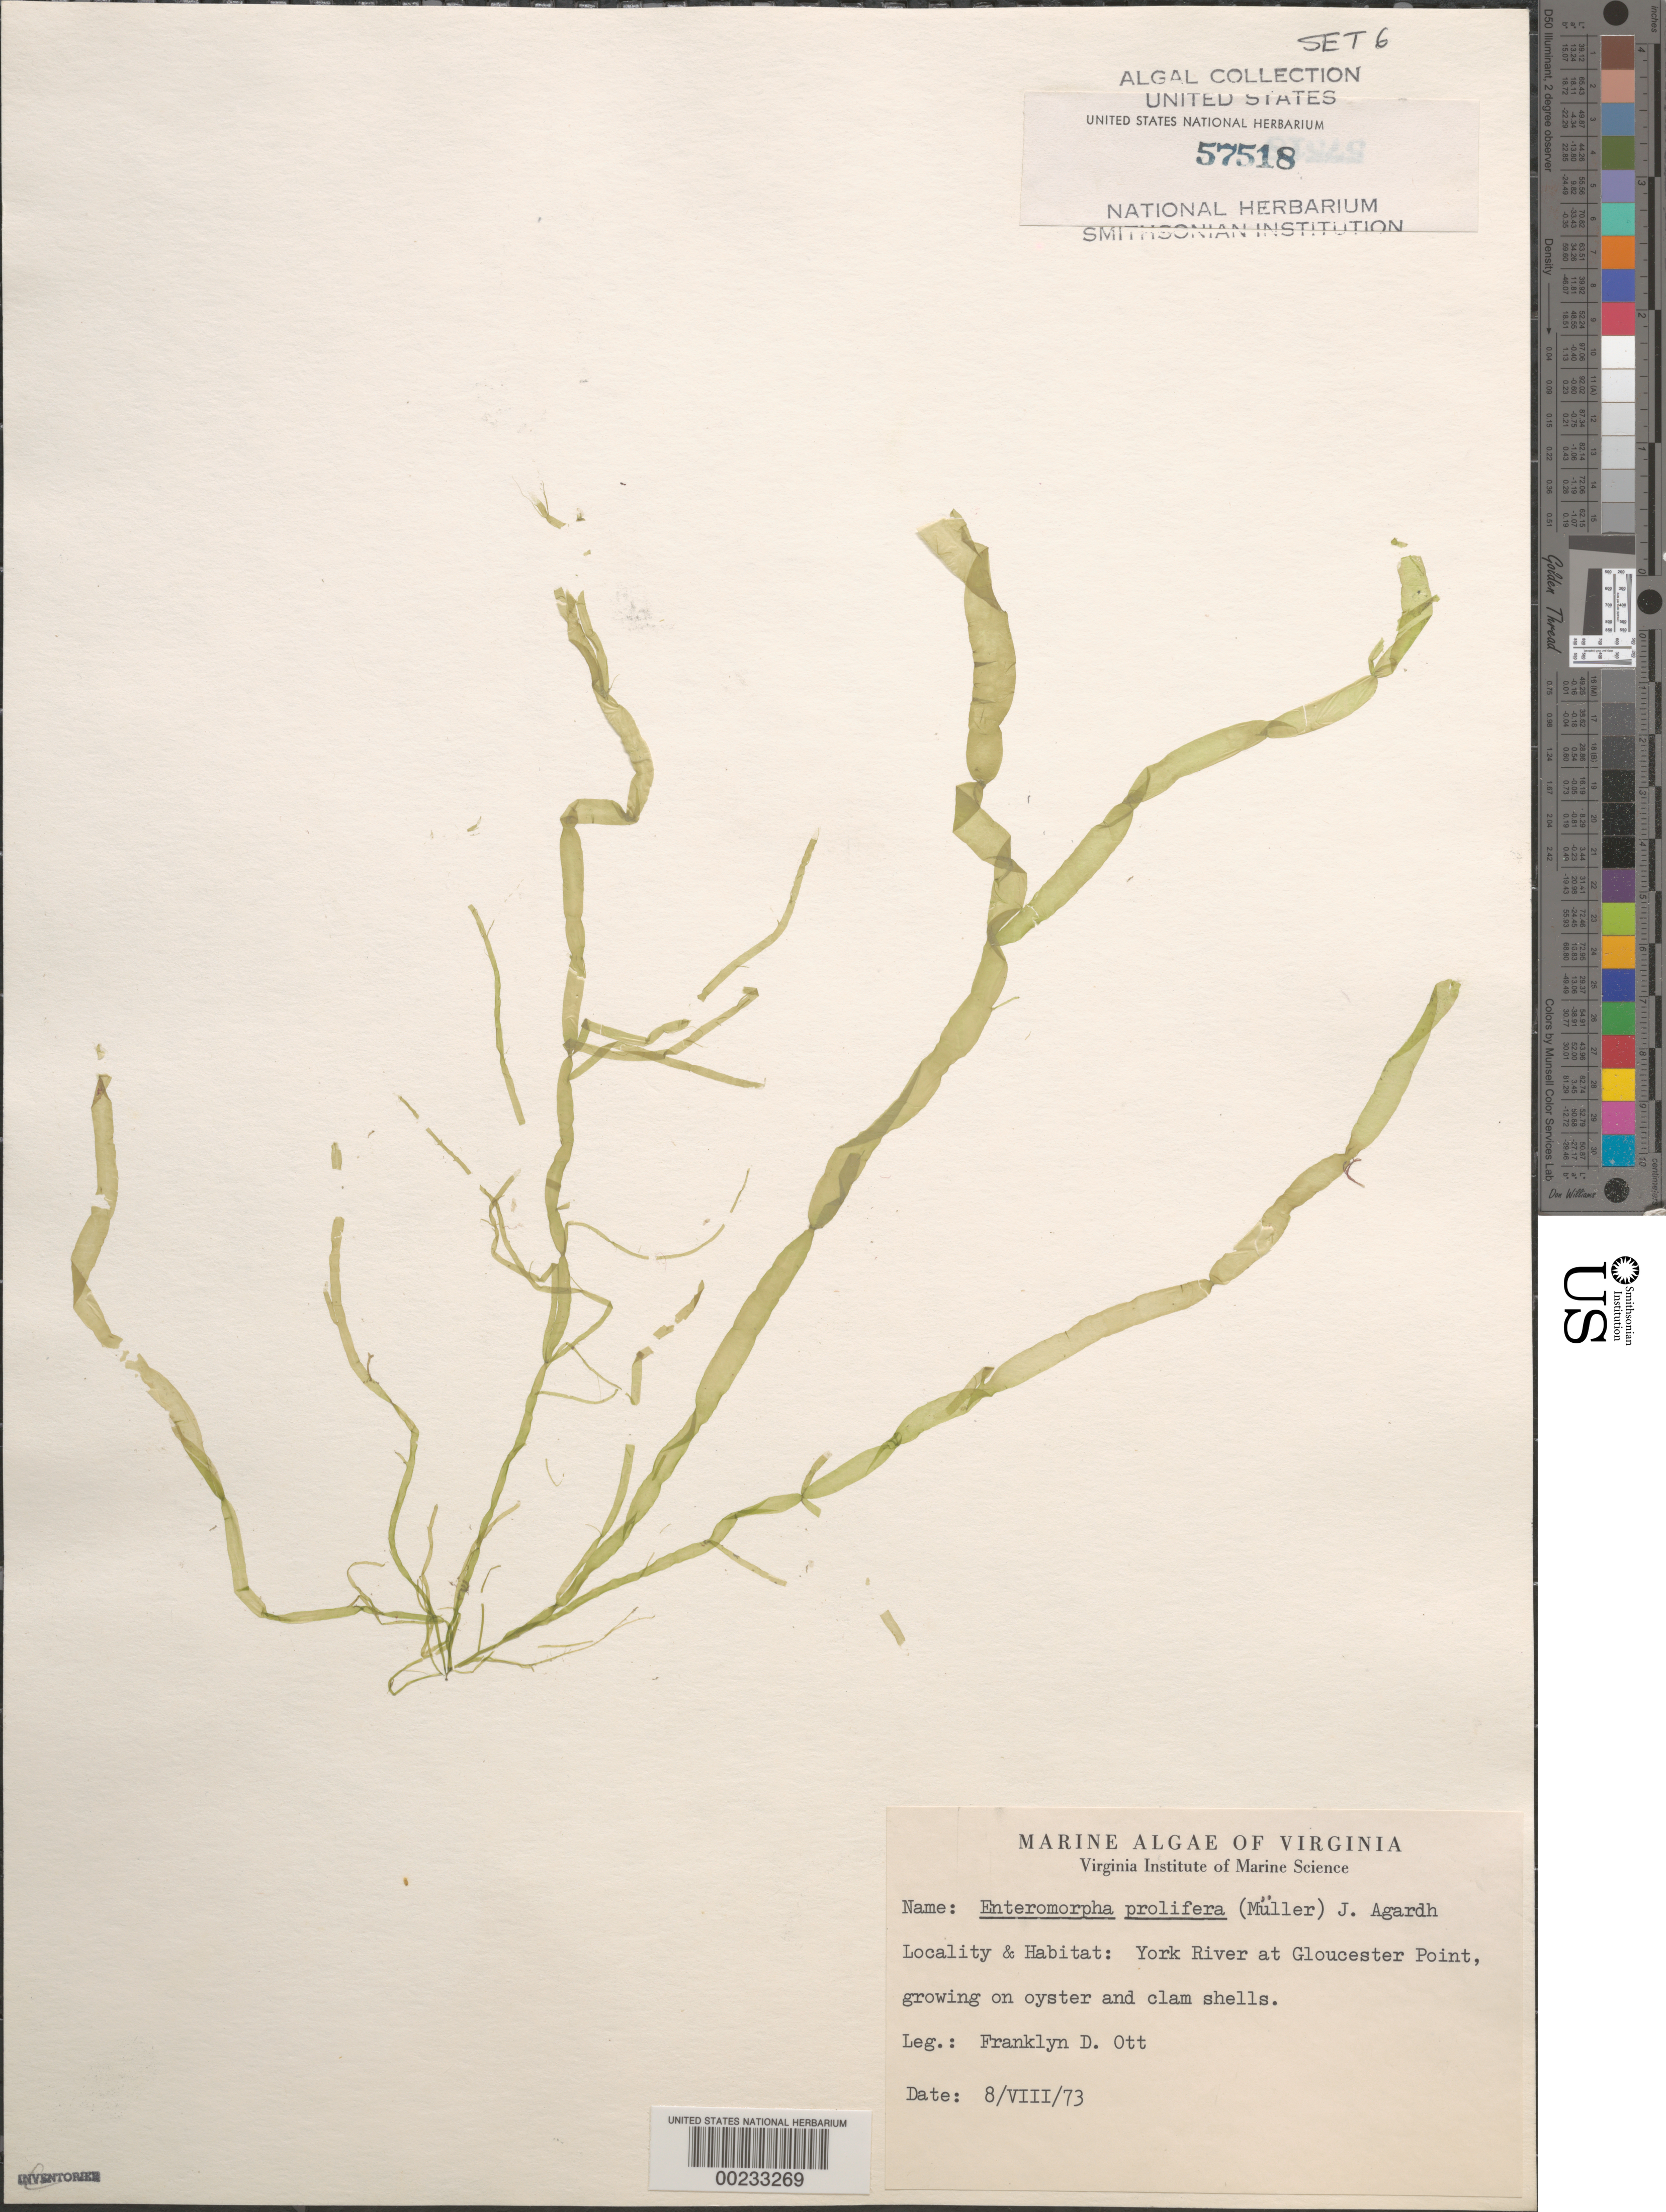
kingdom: Plantae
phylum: Chlorophyta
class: Ulvophyceae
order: Ulvales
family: Ulvaceae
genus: Ulva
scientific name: Ulva prolifera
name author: O.F. Müller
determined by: Algae name updating Project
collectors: F. Ott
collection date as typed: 08 Aug 1973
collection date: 1973-08-08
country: United States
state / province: Virginia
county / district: Gloucester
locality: Gloucester Point, York River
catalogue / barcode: US 57518